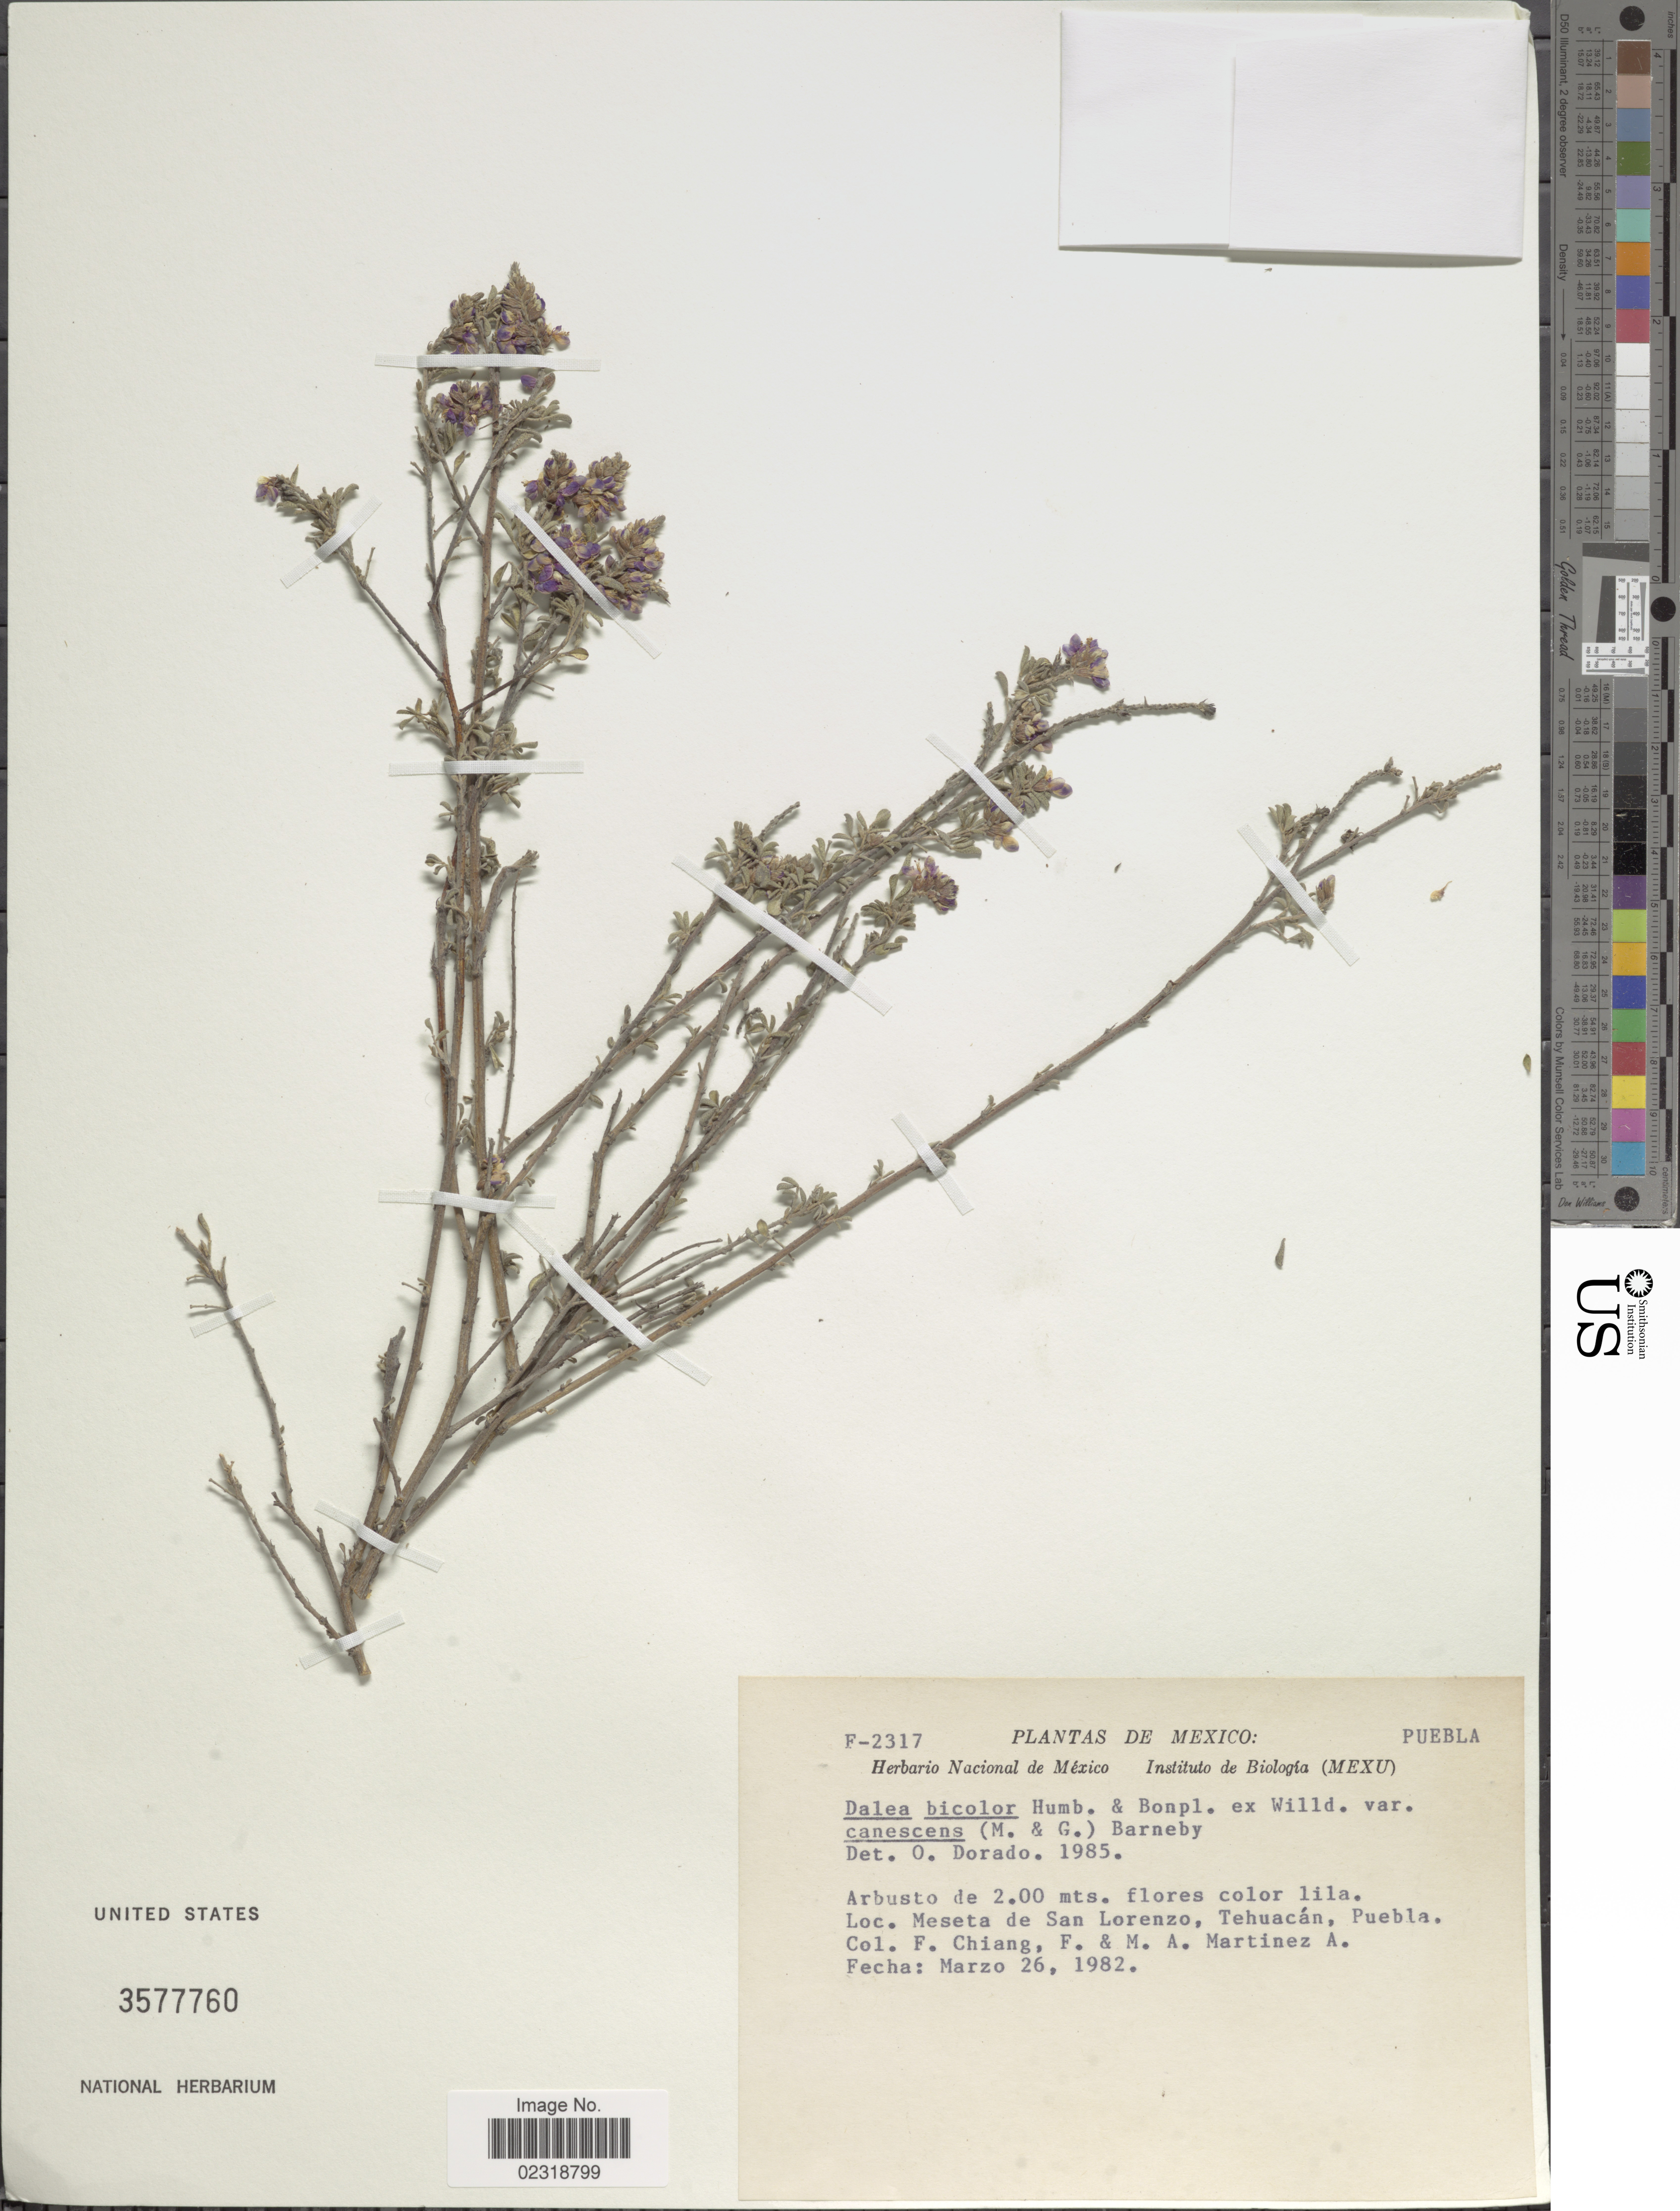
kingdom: Plantae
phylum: Tracheophyta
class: Magnoliopsida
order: Fabales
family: Fabaceae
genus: Dalea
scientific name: Dalea bicolor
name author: Humb. & Bonpl. ex Willd.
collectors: F. Chiang, F. Martinez A. & M. A. Martínez Alfaro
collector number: F-2317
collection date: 1982-03-26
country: Mexico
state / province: Puebla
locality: Meseta de San Lorenzo, Tehuacan.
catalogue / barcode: US 3577760